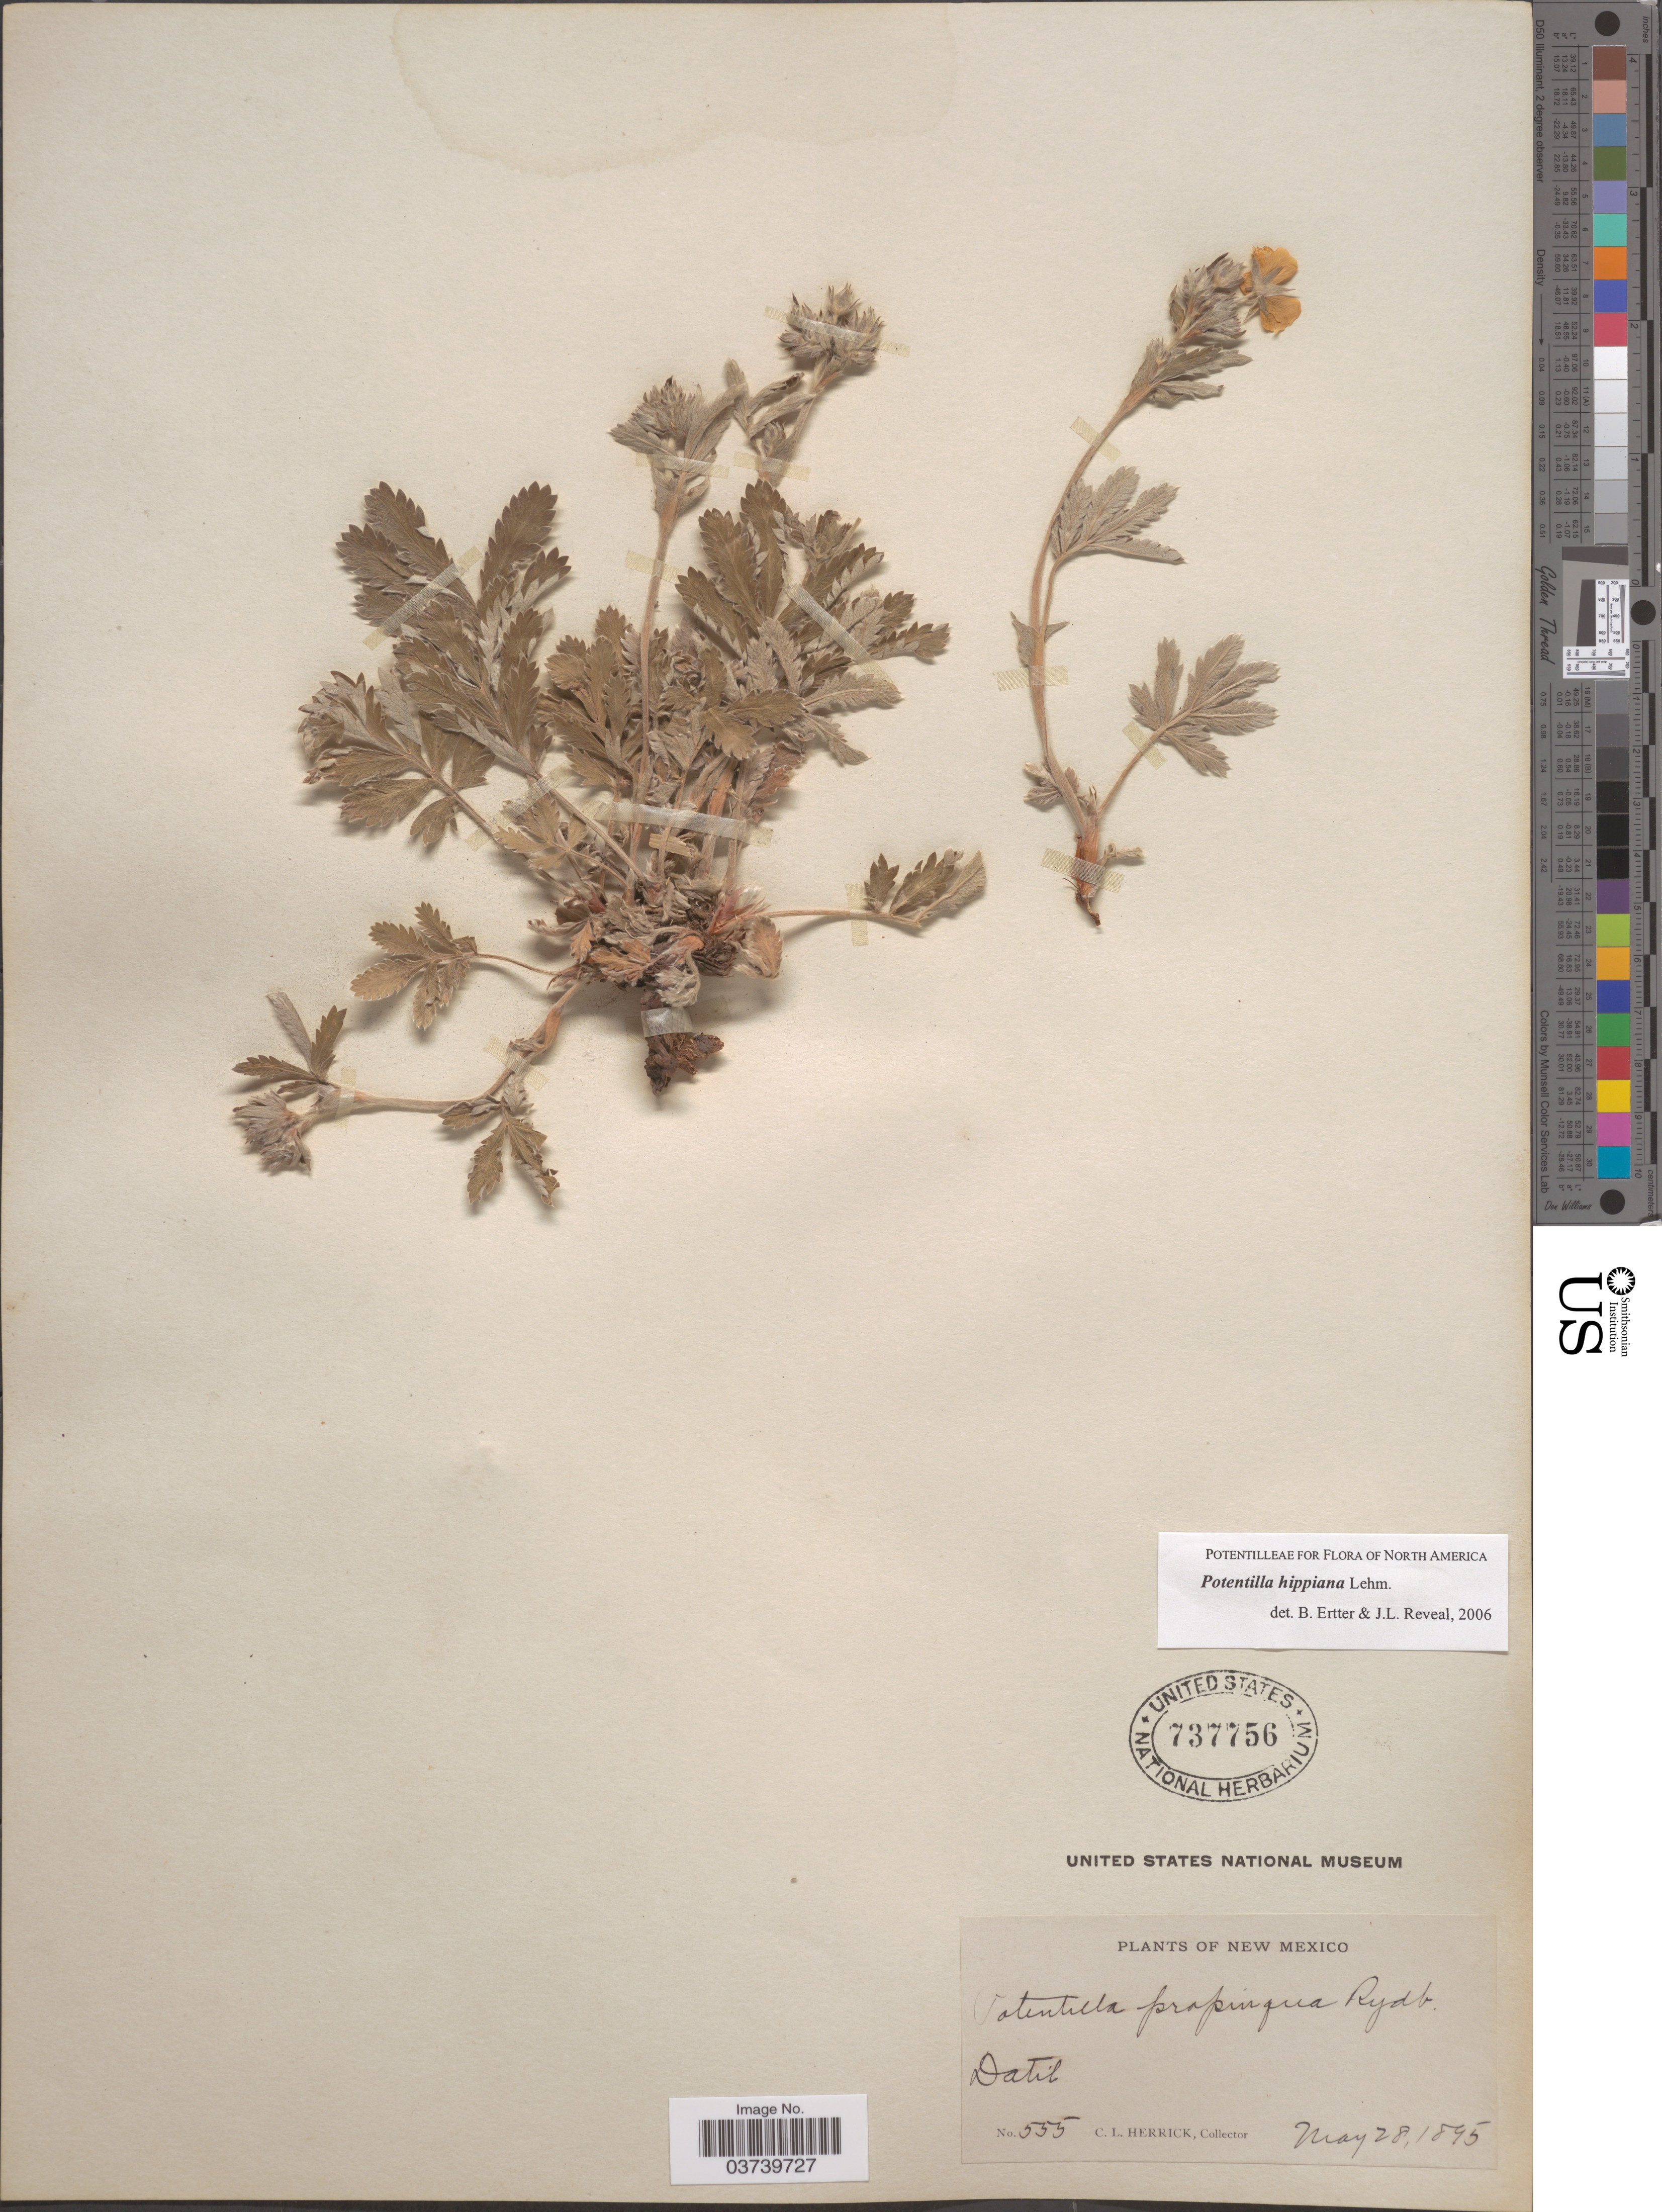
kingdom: Plantae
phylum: Tracheophyta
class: Magnoliopsida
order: Rosales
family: Rosaceae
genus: Potentilla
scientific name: Potentilla hippiana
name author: Lehm.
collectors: C. Herrick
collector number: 555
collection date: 1895-05-28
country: United States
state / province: New Mexico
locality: Datil.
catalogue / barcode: US 737756